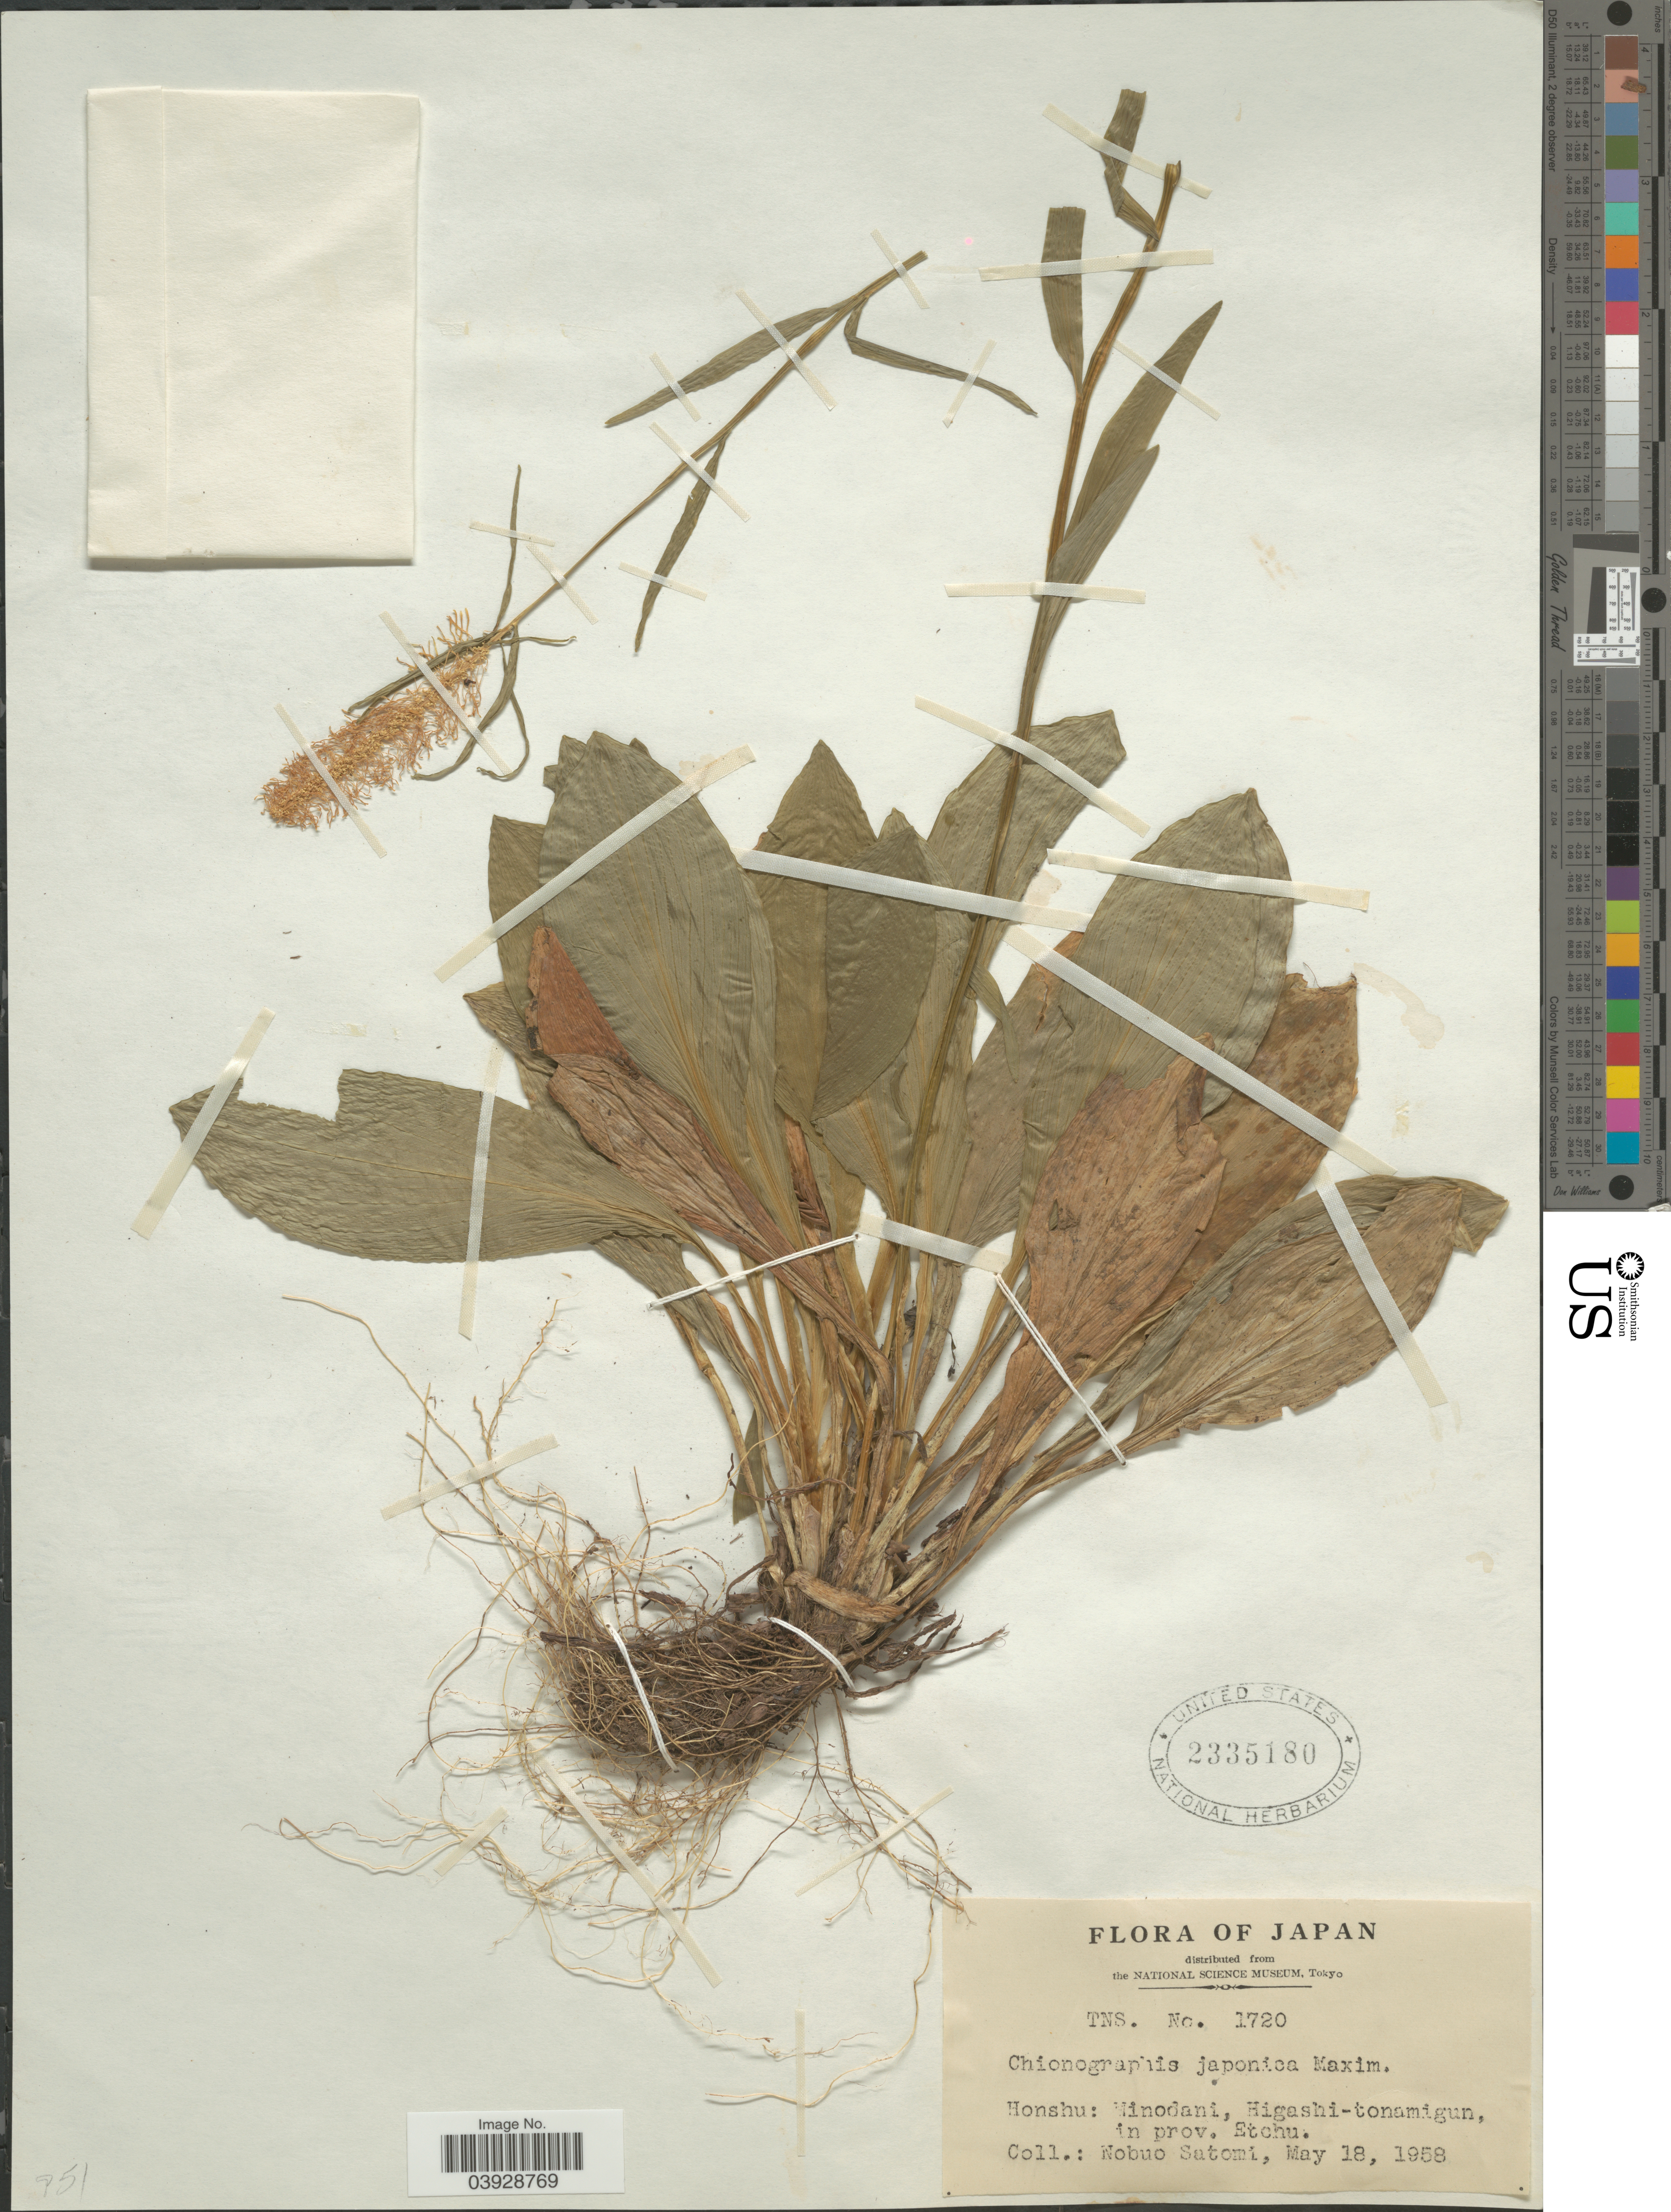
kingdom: Plantae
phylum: Tracheophyta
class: Liliopsida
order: Liliales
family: Melanthiaceae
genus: Chionographis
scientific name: Chionographis japonica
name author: Maxim.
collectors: N. Satomi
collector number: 1720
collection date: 1958-05-18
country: Japan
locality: Honshu: Minodani, Higashi-tonamigun, in prov. Etchu.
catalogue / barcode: US 2335180